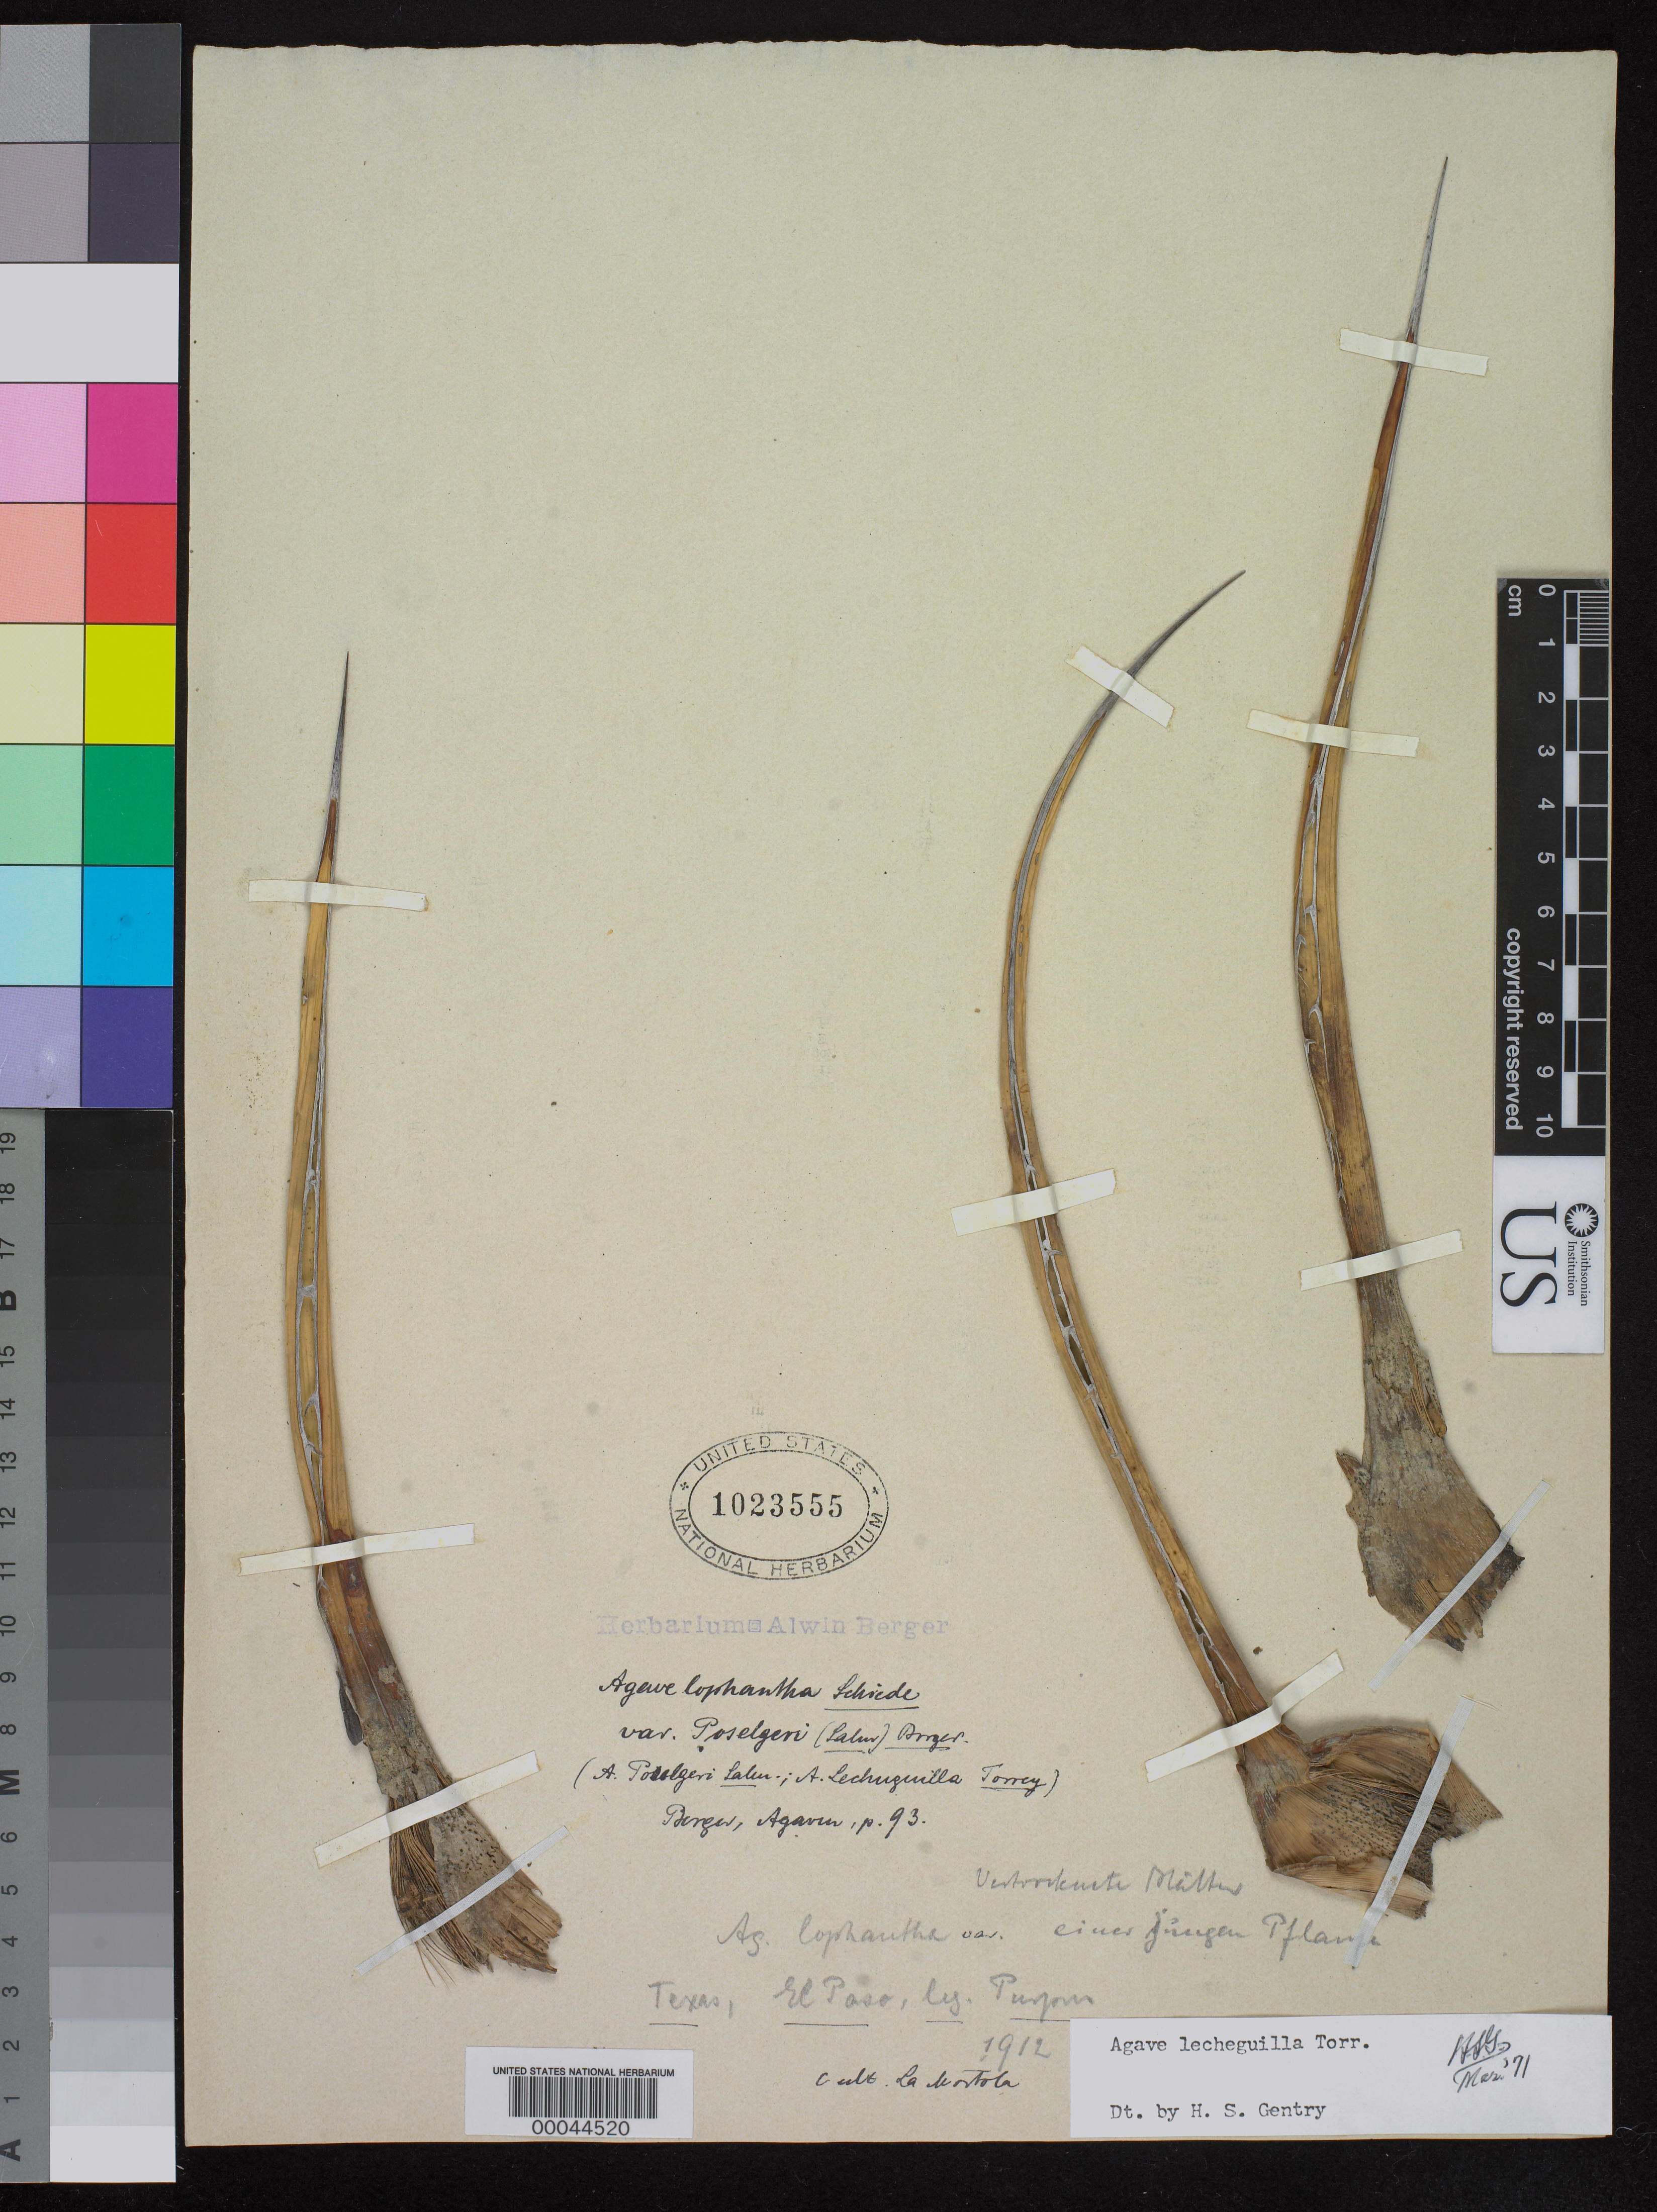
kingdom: Plantae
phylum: Tracheophyta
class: Liliopsida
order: Asparagales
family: Asparagaceae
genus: Agave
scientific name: Agave lechuguilla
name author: Torr.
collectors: C. A. Purpus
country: United States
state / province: Texas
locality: El paso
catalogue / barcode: US 1023555